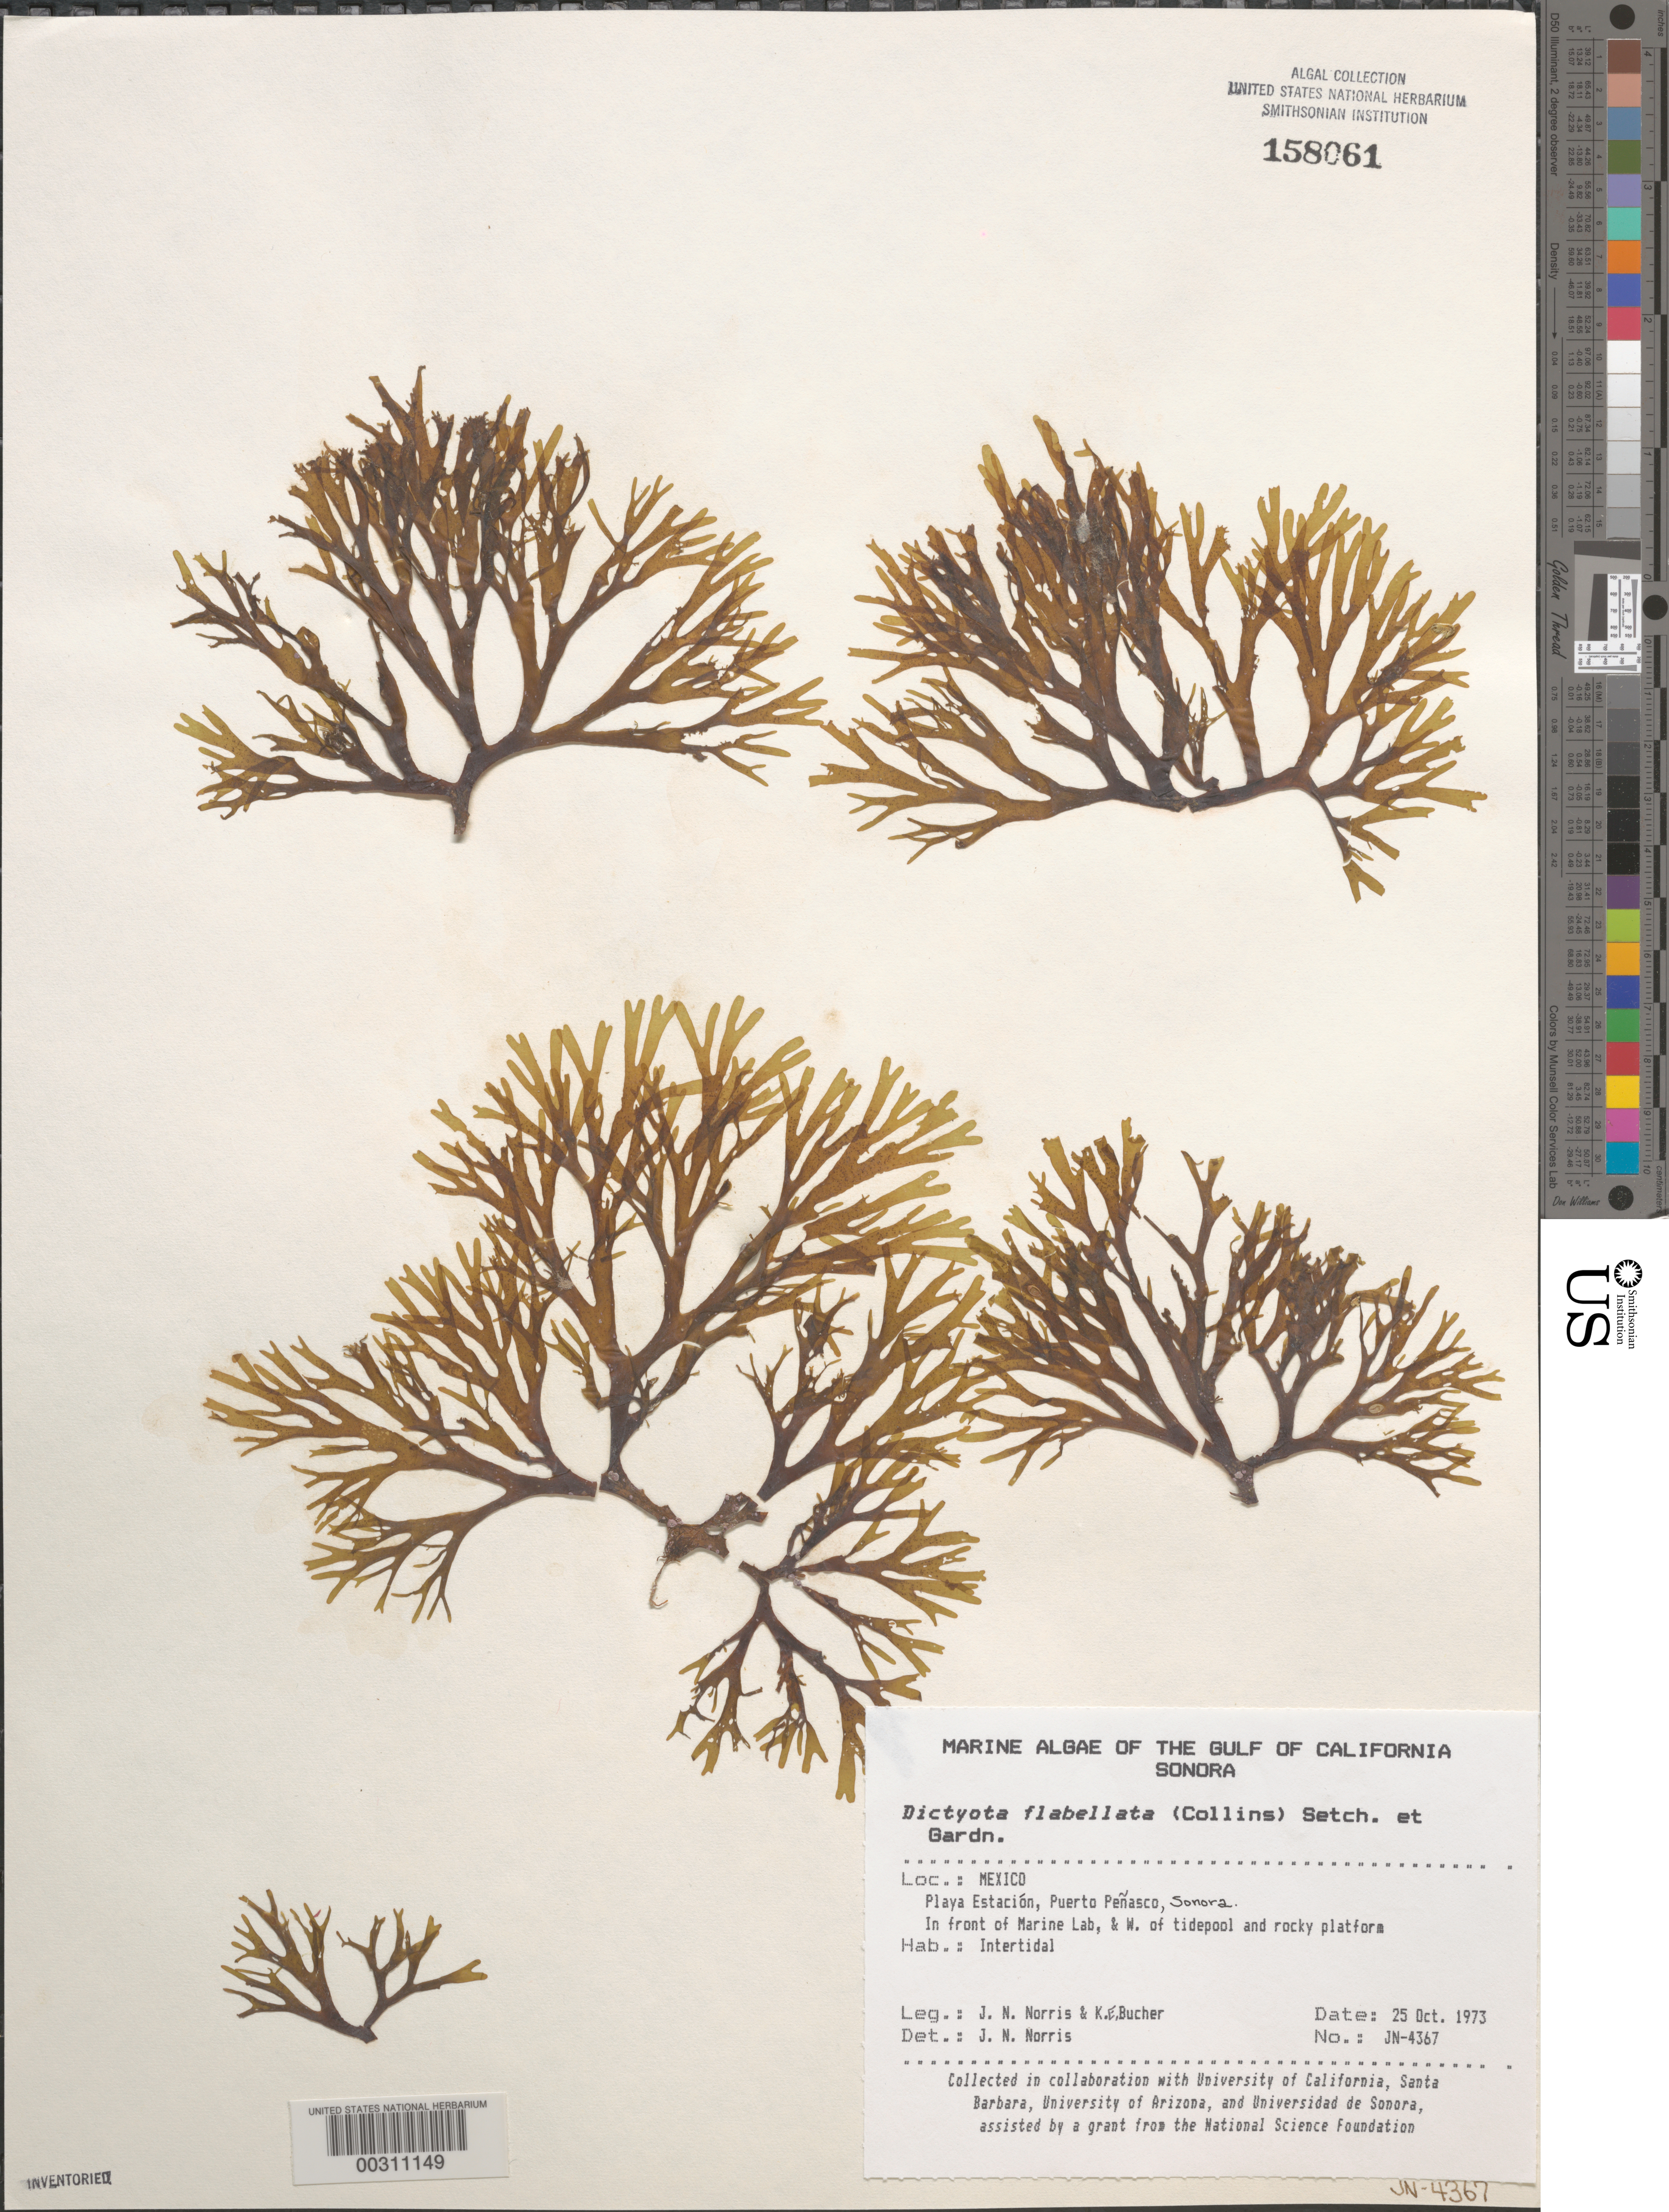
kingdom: Chromista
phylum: Ochrophyta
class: Phaeophyceae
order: Dictyotales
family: Dictyotaceae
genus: Dictyota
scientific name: Dictyota flabellata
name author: (Collins) Setch. & N.L. Gardner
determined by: Norris, James N.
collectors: J. N. Norris & K. E. Bucher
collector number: JN-4367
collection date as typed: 25 Oct 1973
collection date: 1973-10-25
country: Mexico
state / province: Sonora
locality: Playa Estacion, Puerto Penasco, marine laboratory area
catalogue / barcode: US 158061